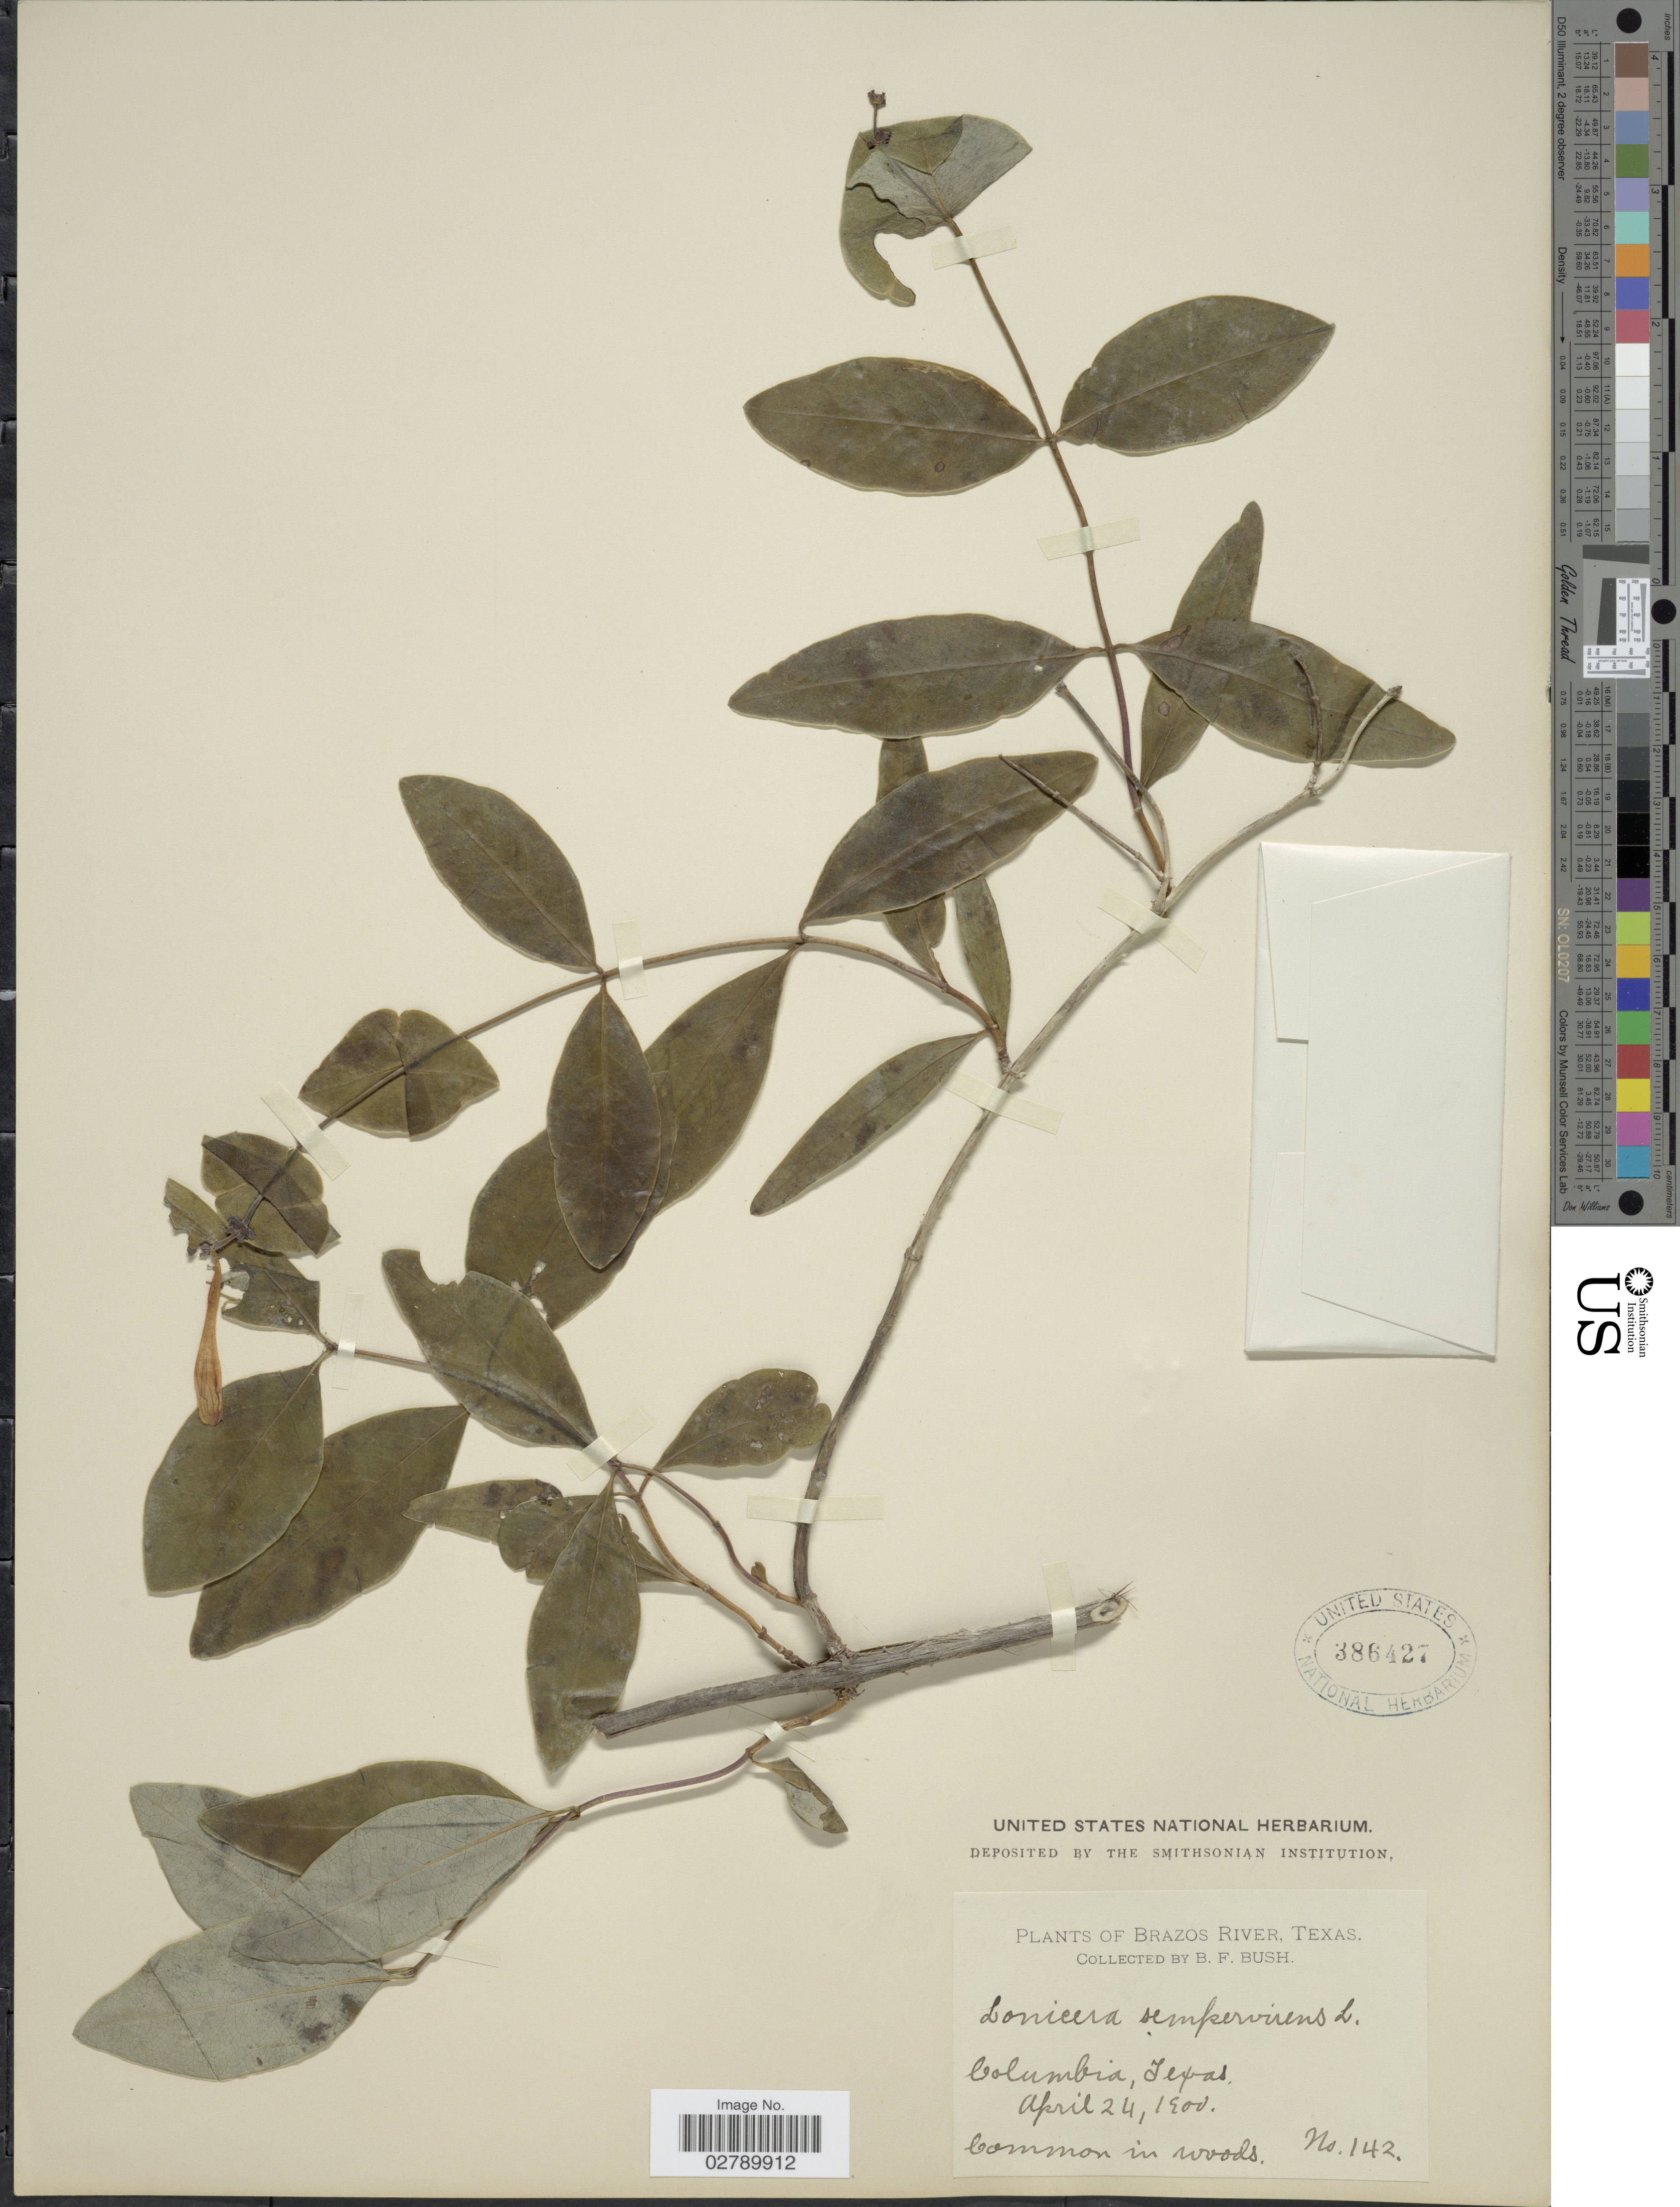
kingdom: Plantae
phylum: Tracheophyta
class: Magnoliopsida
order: Dipsacales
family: Caprifoliaceae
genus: Lonicera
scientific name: Lonicera sempervirens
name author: L.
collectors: B. F. Bush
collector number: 142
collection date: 1900-04-24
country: United States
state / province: Texas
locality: Brazos River. Columbia.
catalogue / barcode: US 386427